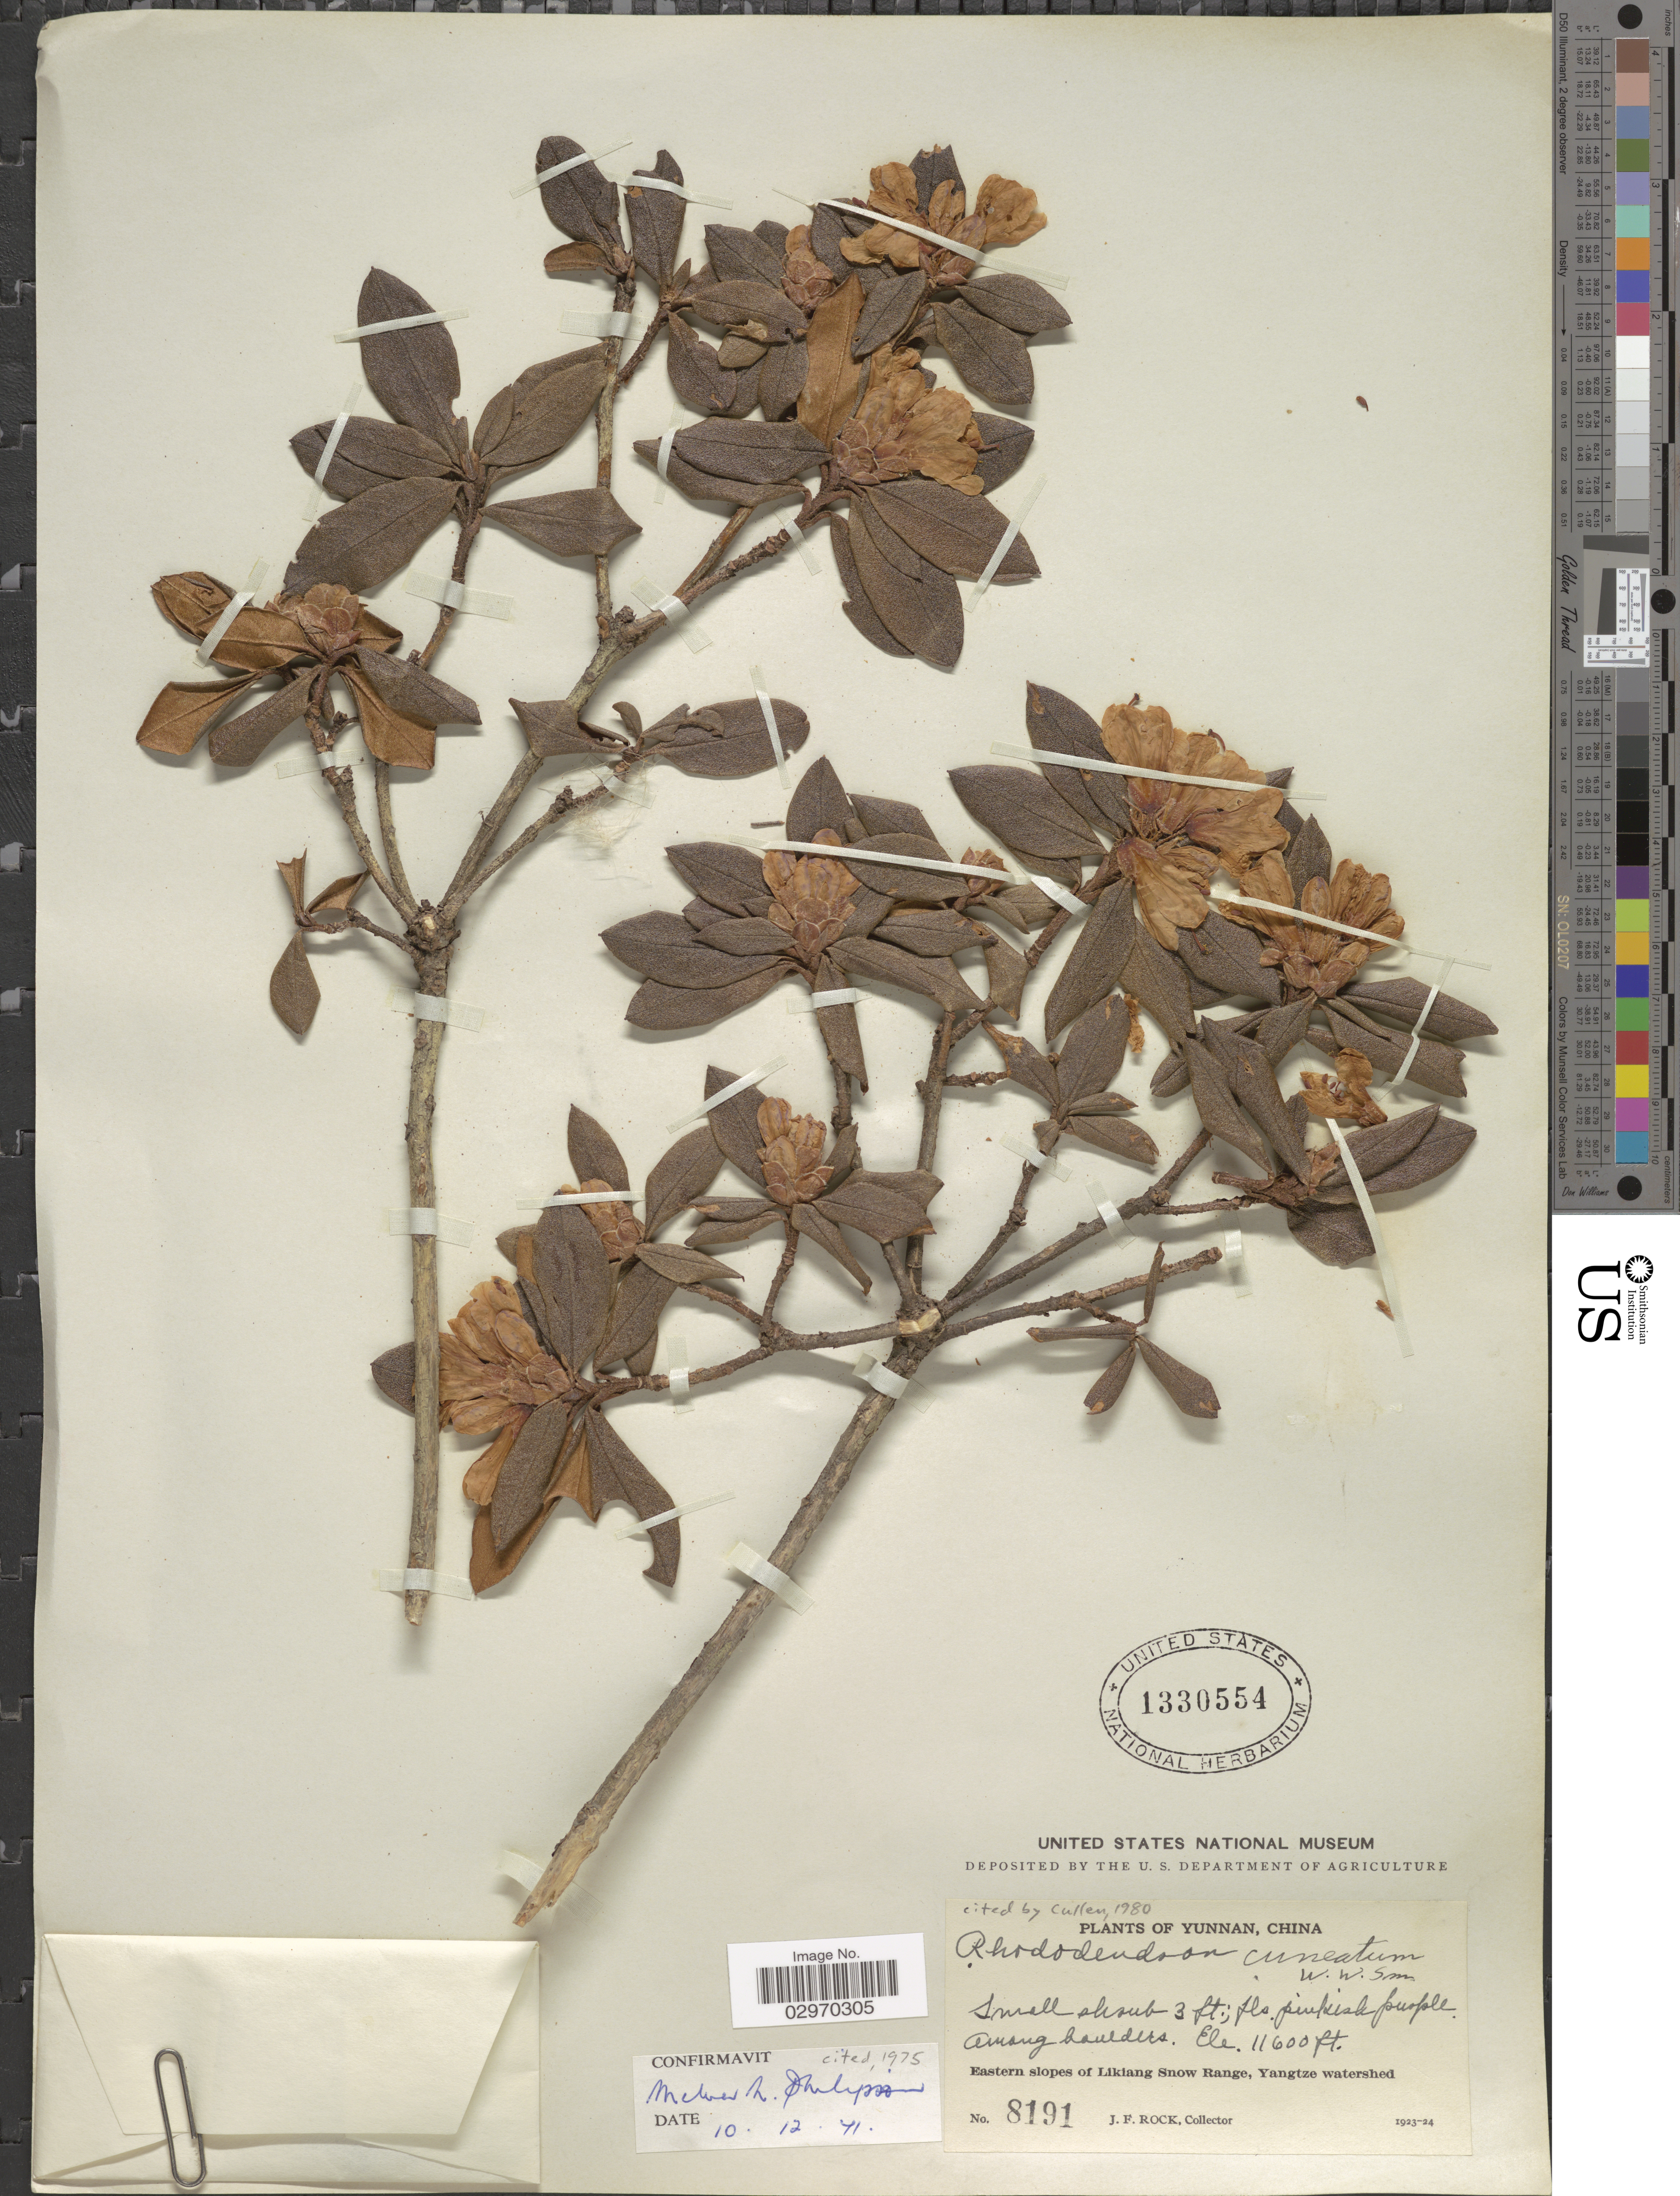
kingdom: Plantae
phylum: Tracheophyta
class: Magnoliopsida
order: Ericales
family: Ericaceae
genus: Rhododendron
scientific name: Rhododendron cuneatum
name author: W.W. Sm.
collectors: J. Rock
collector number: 8191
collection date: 1923/1924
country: China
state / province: Yunnan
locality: Eastern slopes of Likiang Snow Range, Yangtze watershed.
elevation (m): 3536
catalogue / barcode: US 1330554